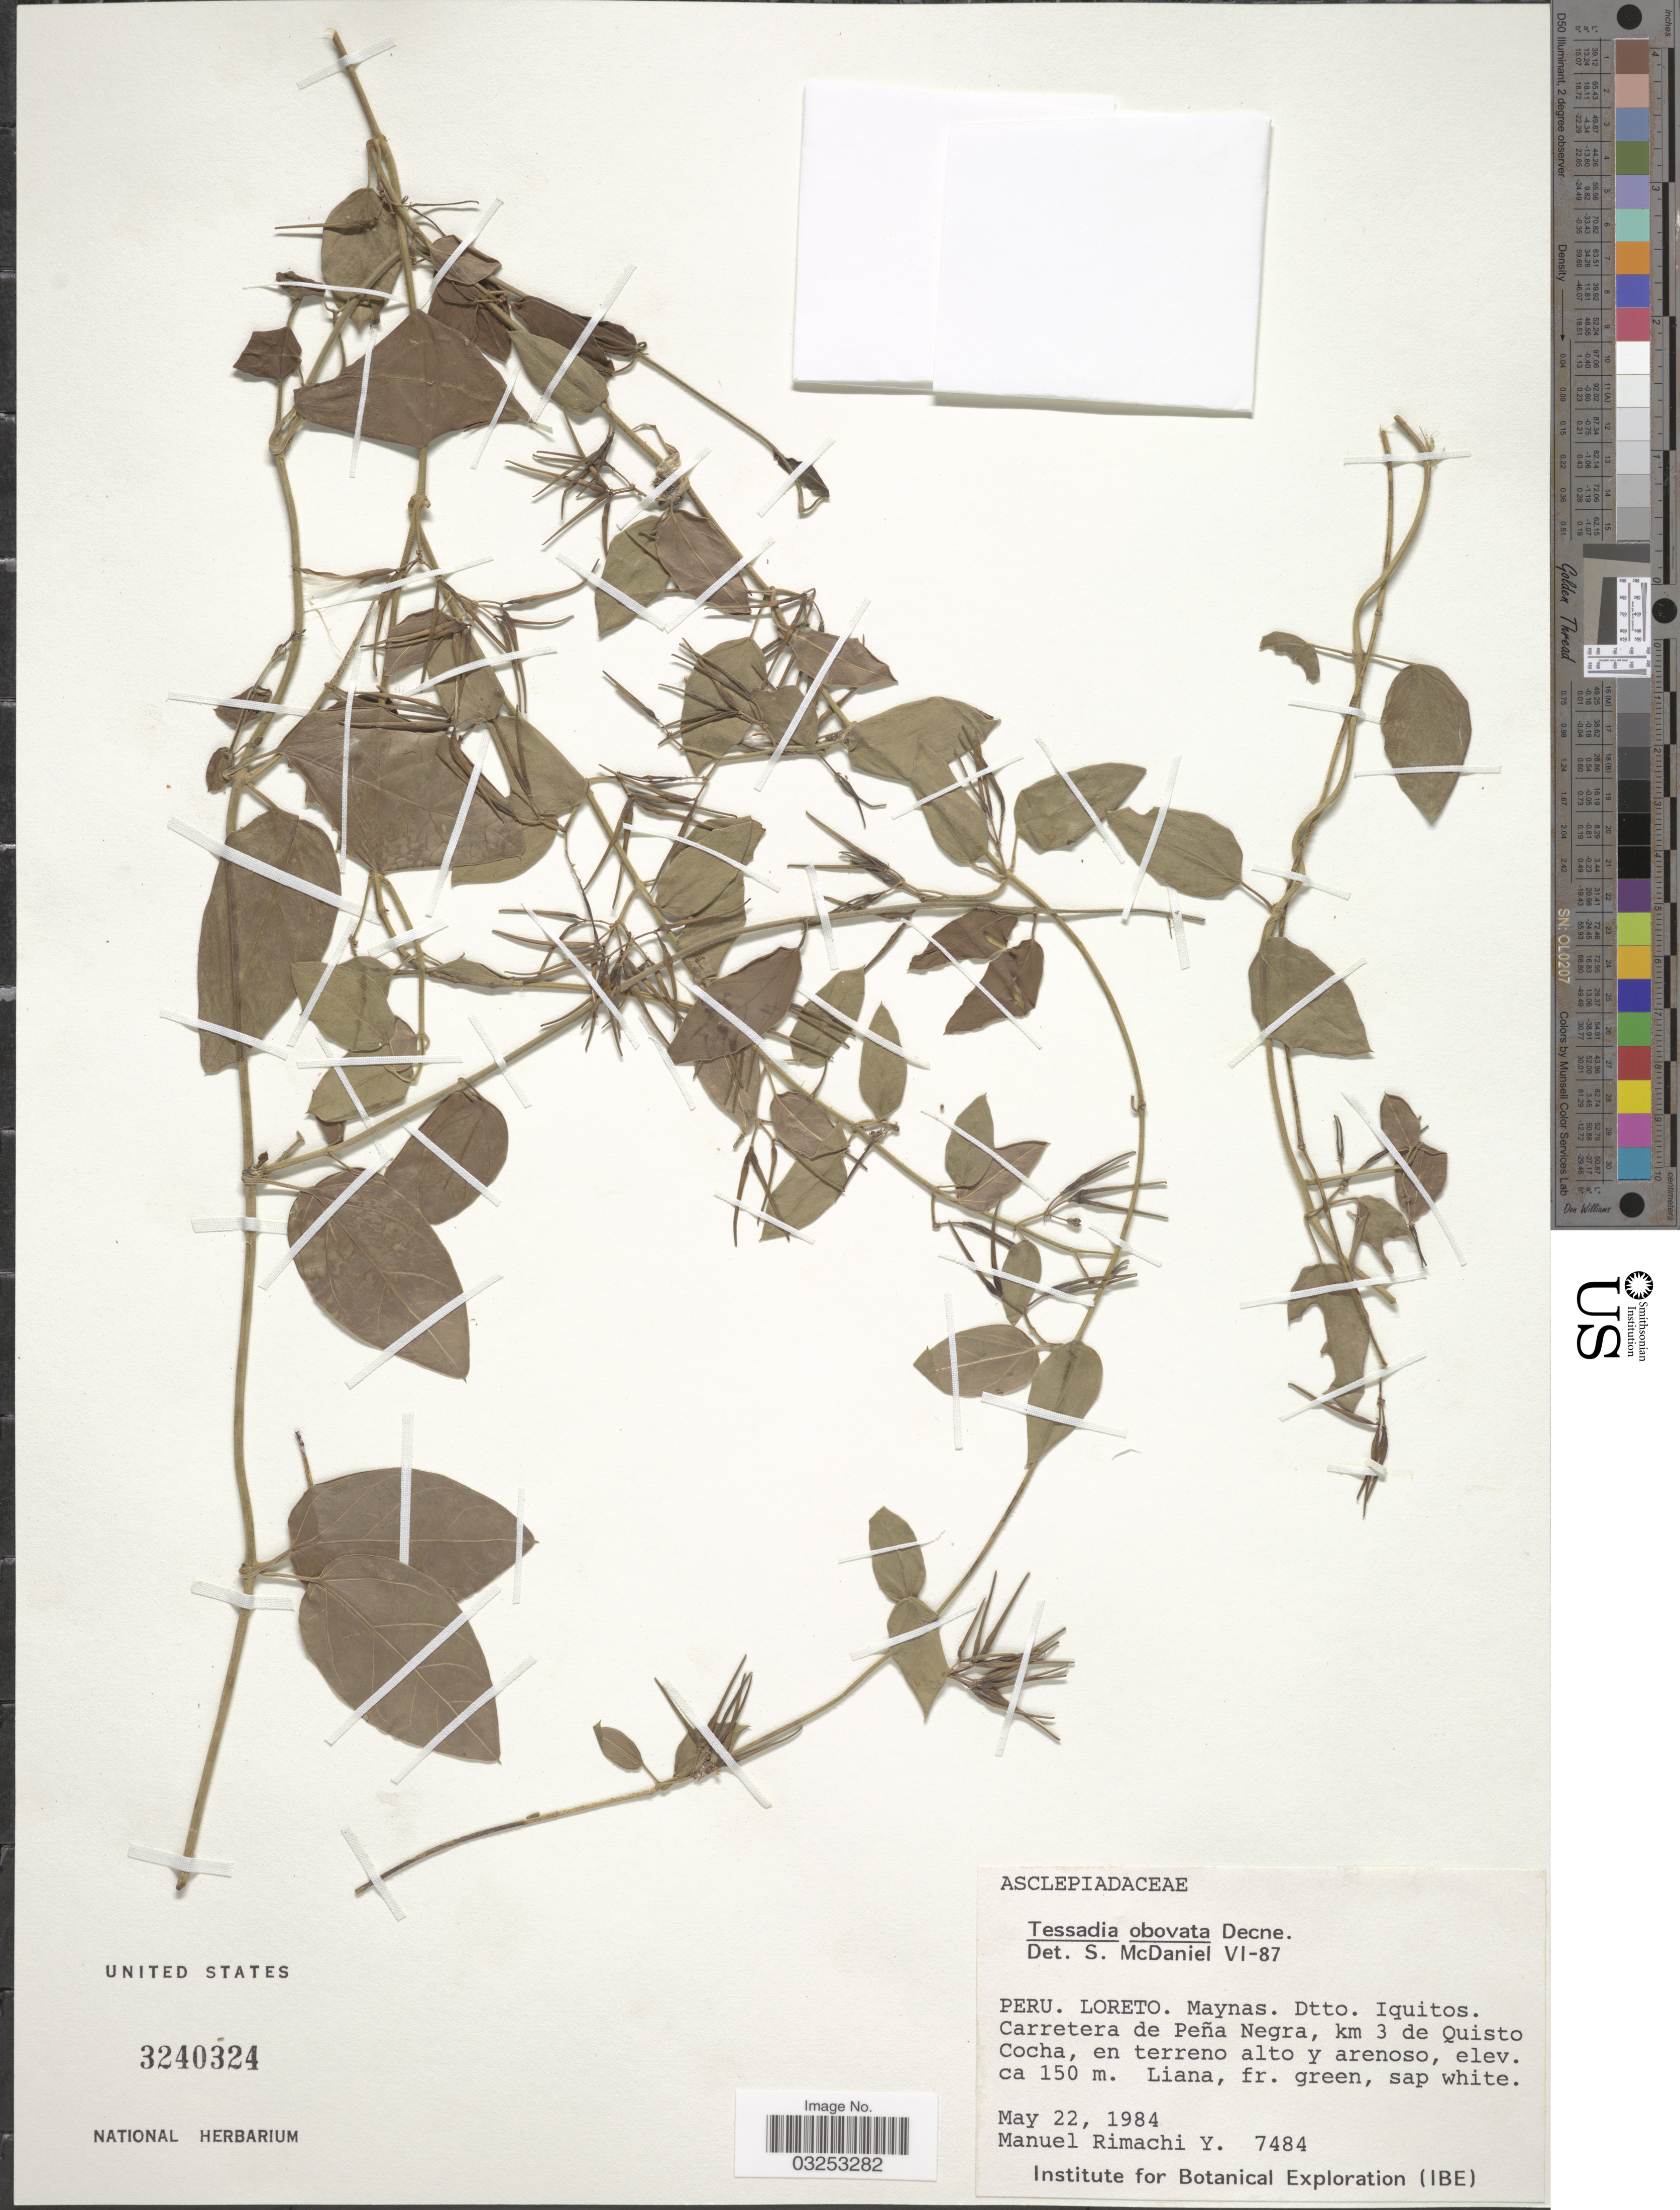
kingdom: Plantae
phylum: Tracheophyta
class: Magnoliopsida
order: Gentianales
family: Apocynaceae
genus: Tassadia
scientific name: Tassadia obovata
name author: Decne.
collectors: M. Rimachi Y.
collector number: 7484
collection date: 1984-05-22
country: Peru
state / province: Loreto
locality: Maynas. Dtto. Iquitos. Carretera de Peña Negra, km 3 de Quisto Cocha, en terreno alto y arenoso.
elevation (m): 150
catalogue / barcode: US 3240324